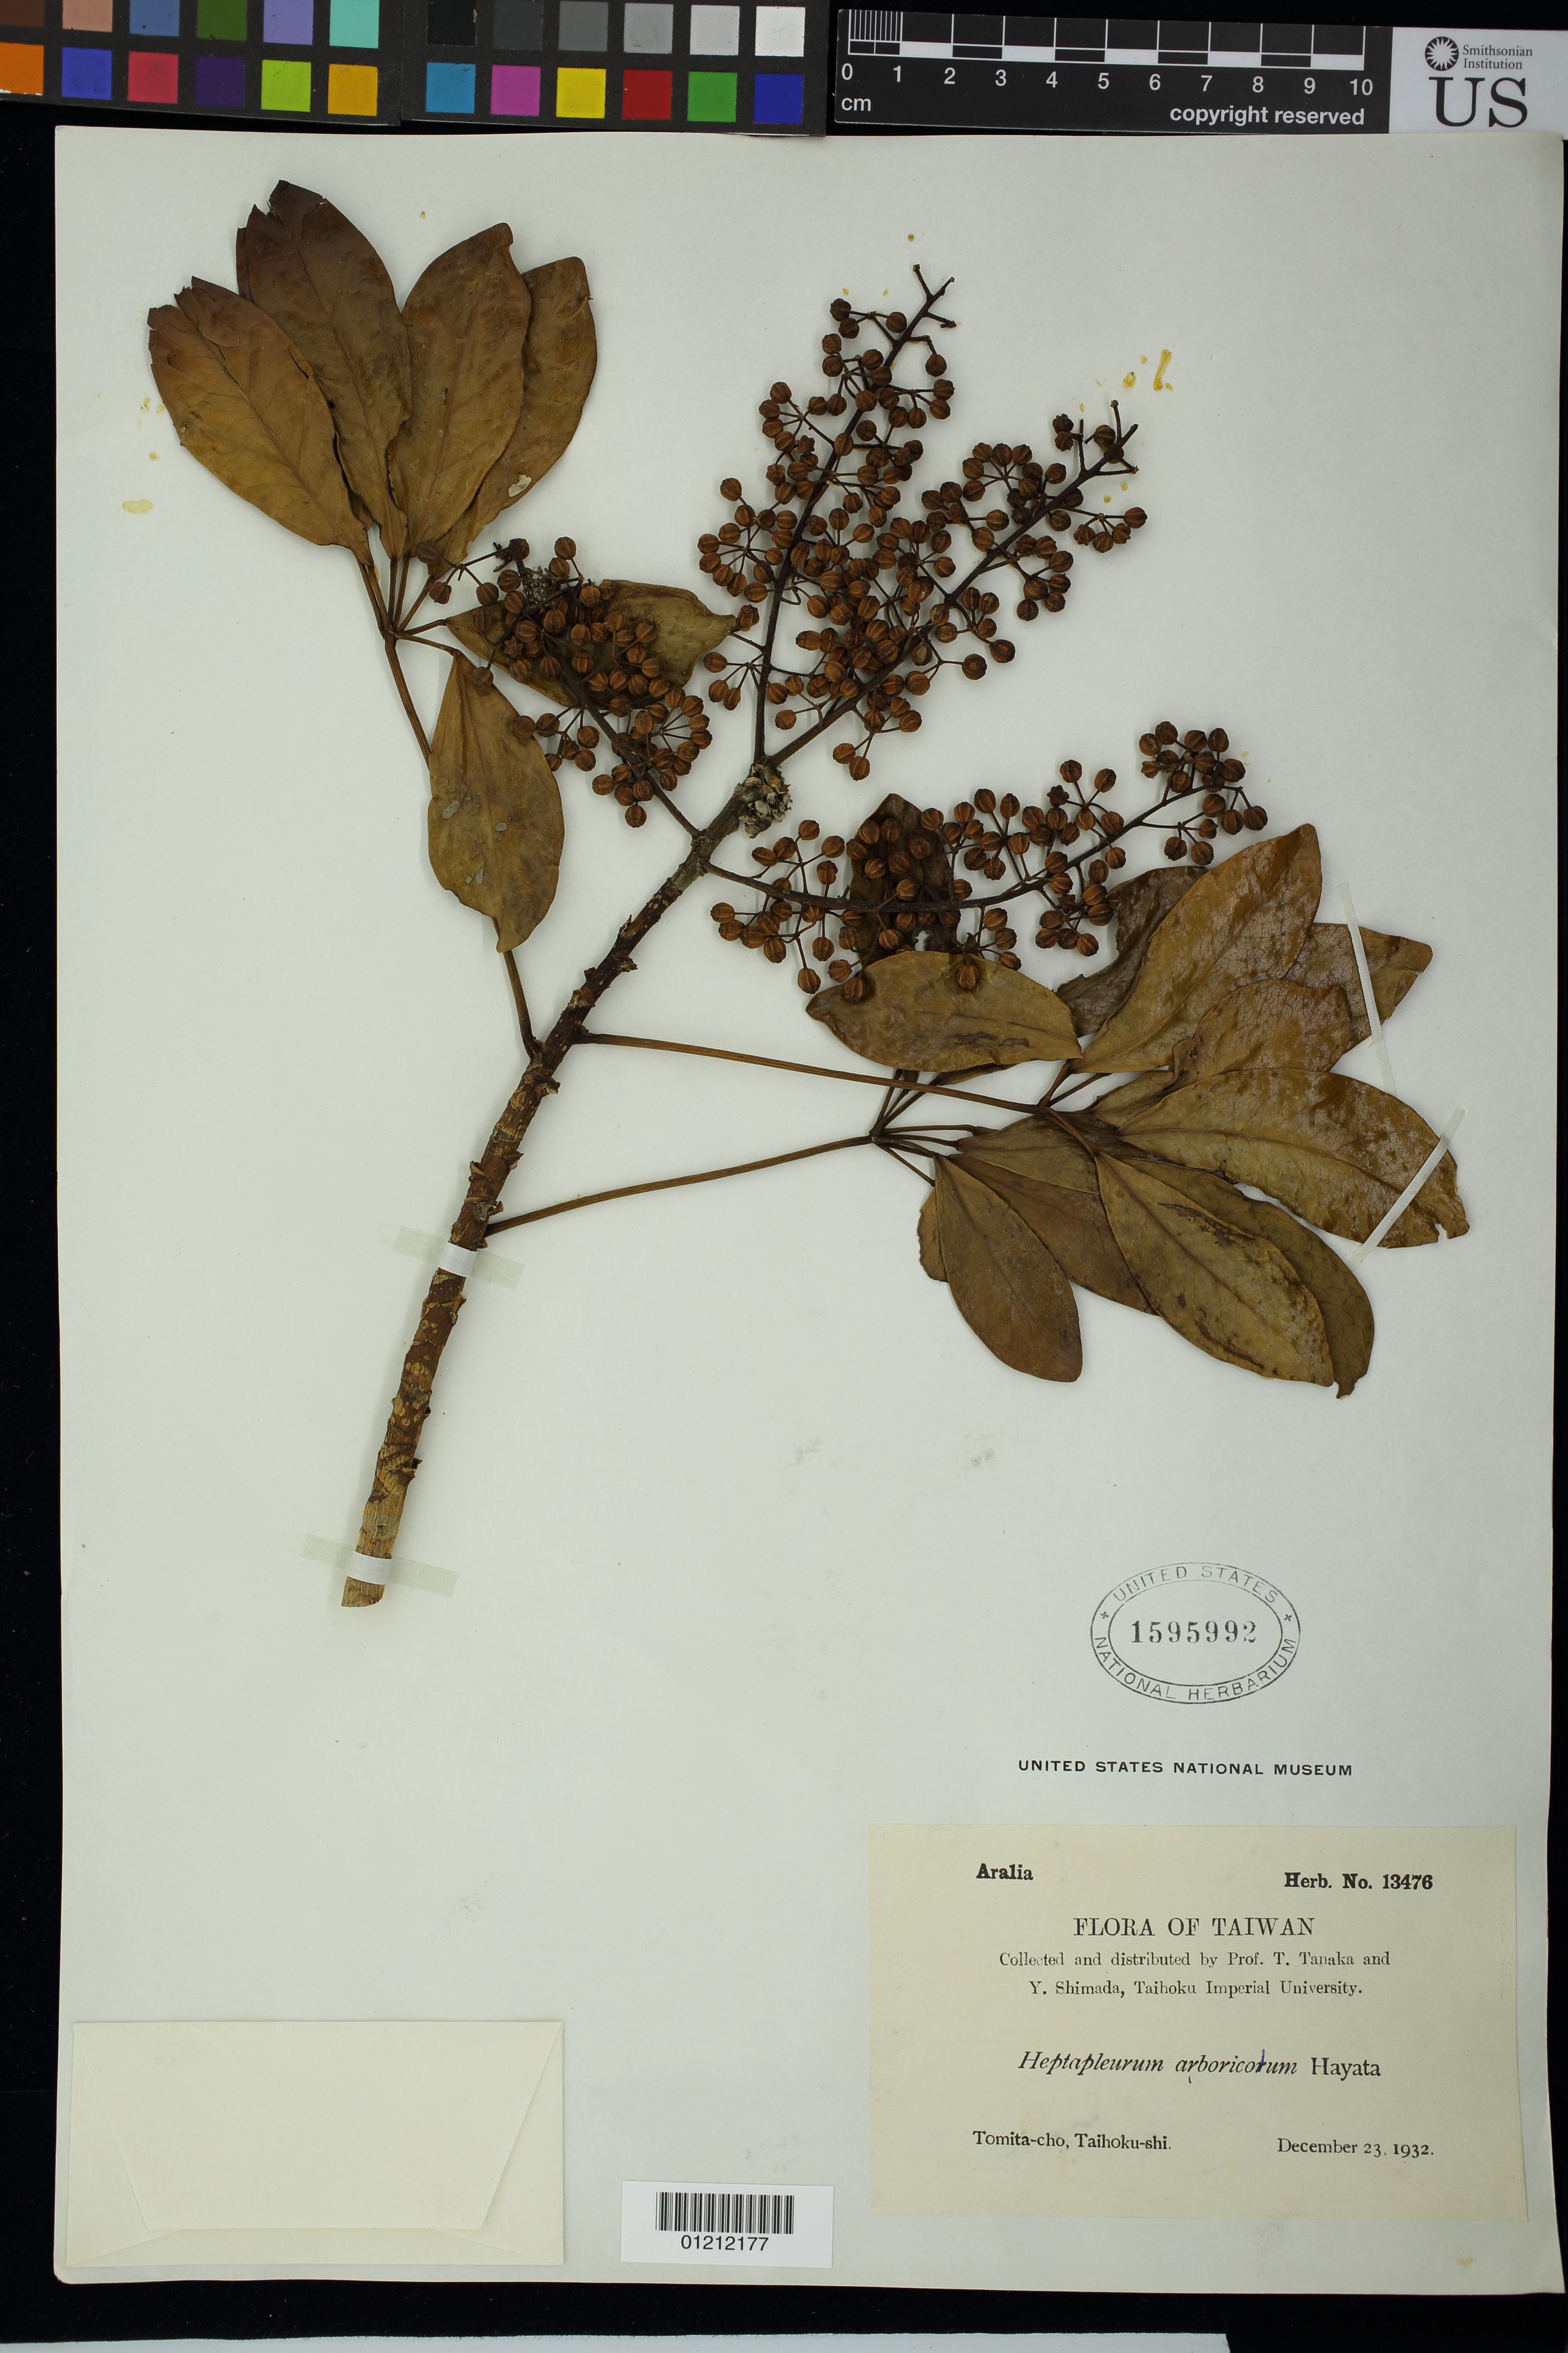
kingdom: Plantae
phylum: Tracheophyta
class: Magnoliopsida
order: Apiales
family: Araliaceae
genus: Schefflera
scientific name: Schefflera arboricola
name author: Hayata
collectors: T. Tanaka & Y. Shimada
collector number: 13476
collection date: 1932-12-23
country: Taiwan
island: Taiwan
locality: Tomita-cho, Taihoku-shi.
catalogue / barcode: US 1595995